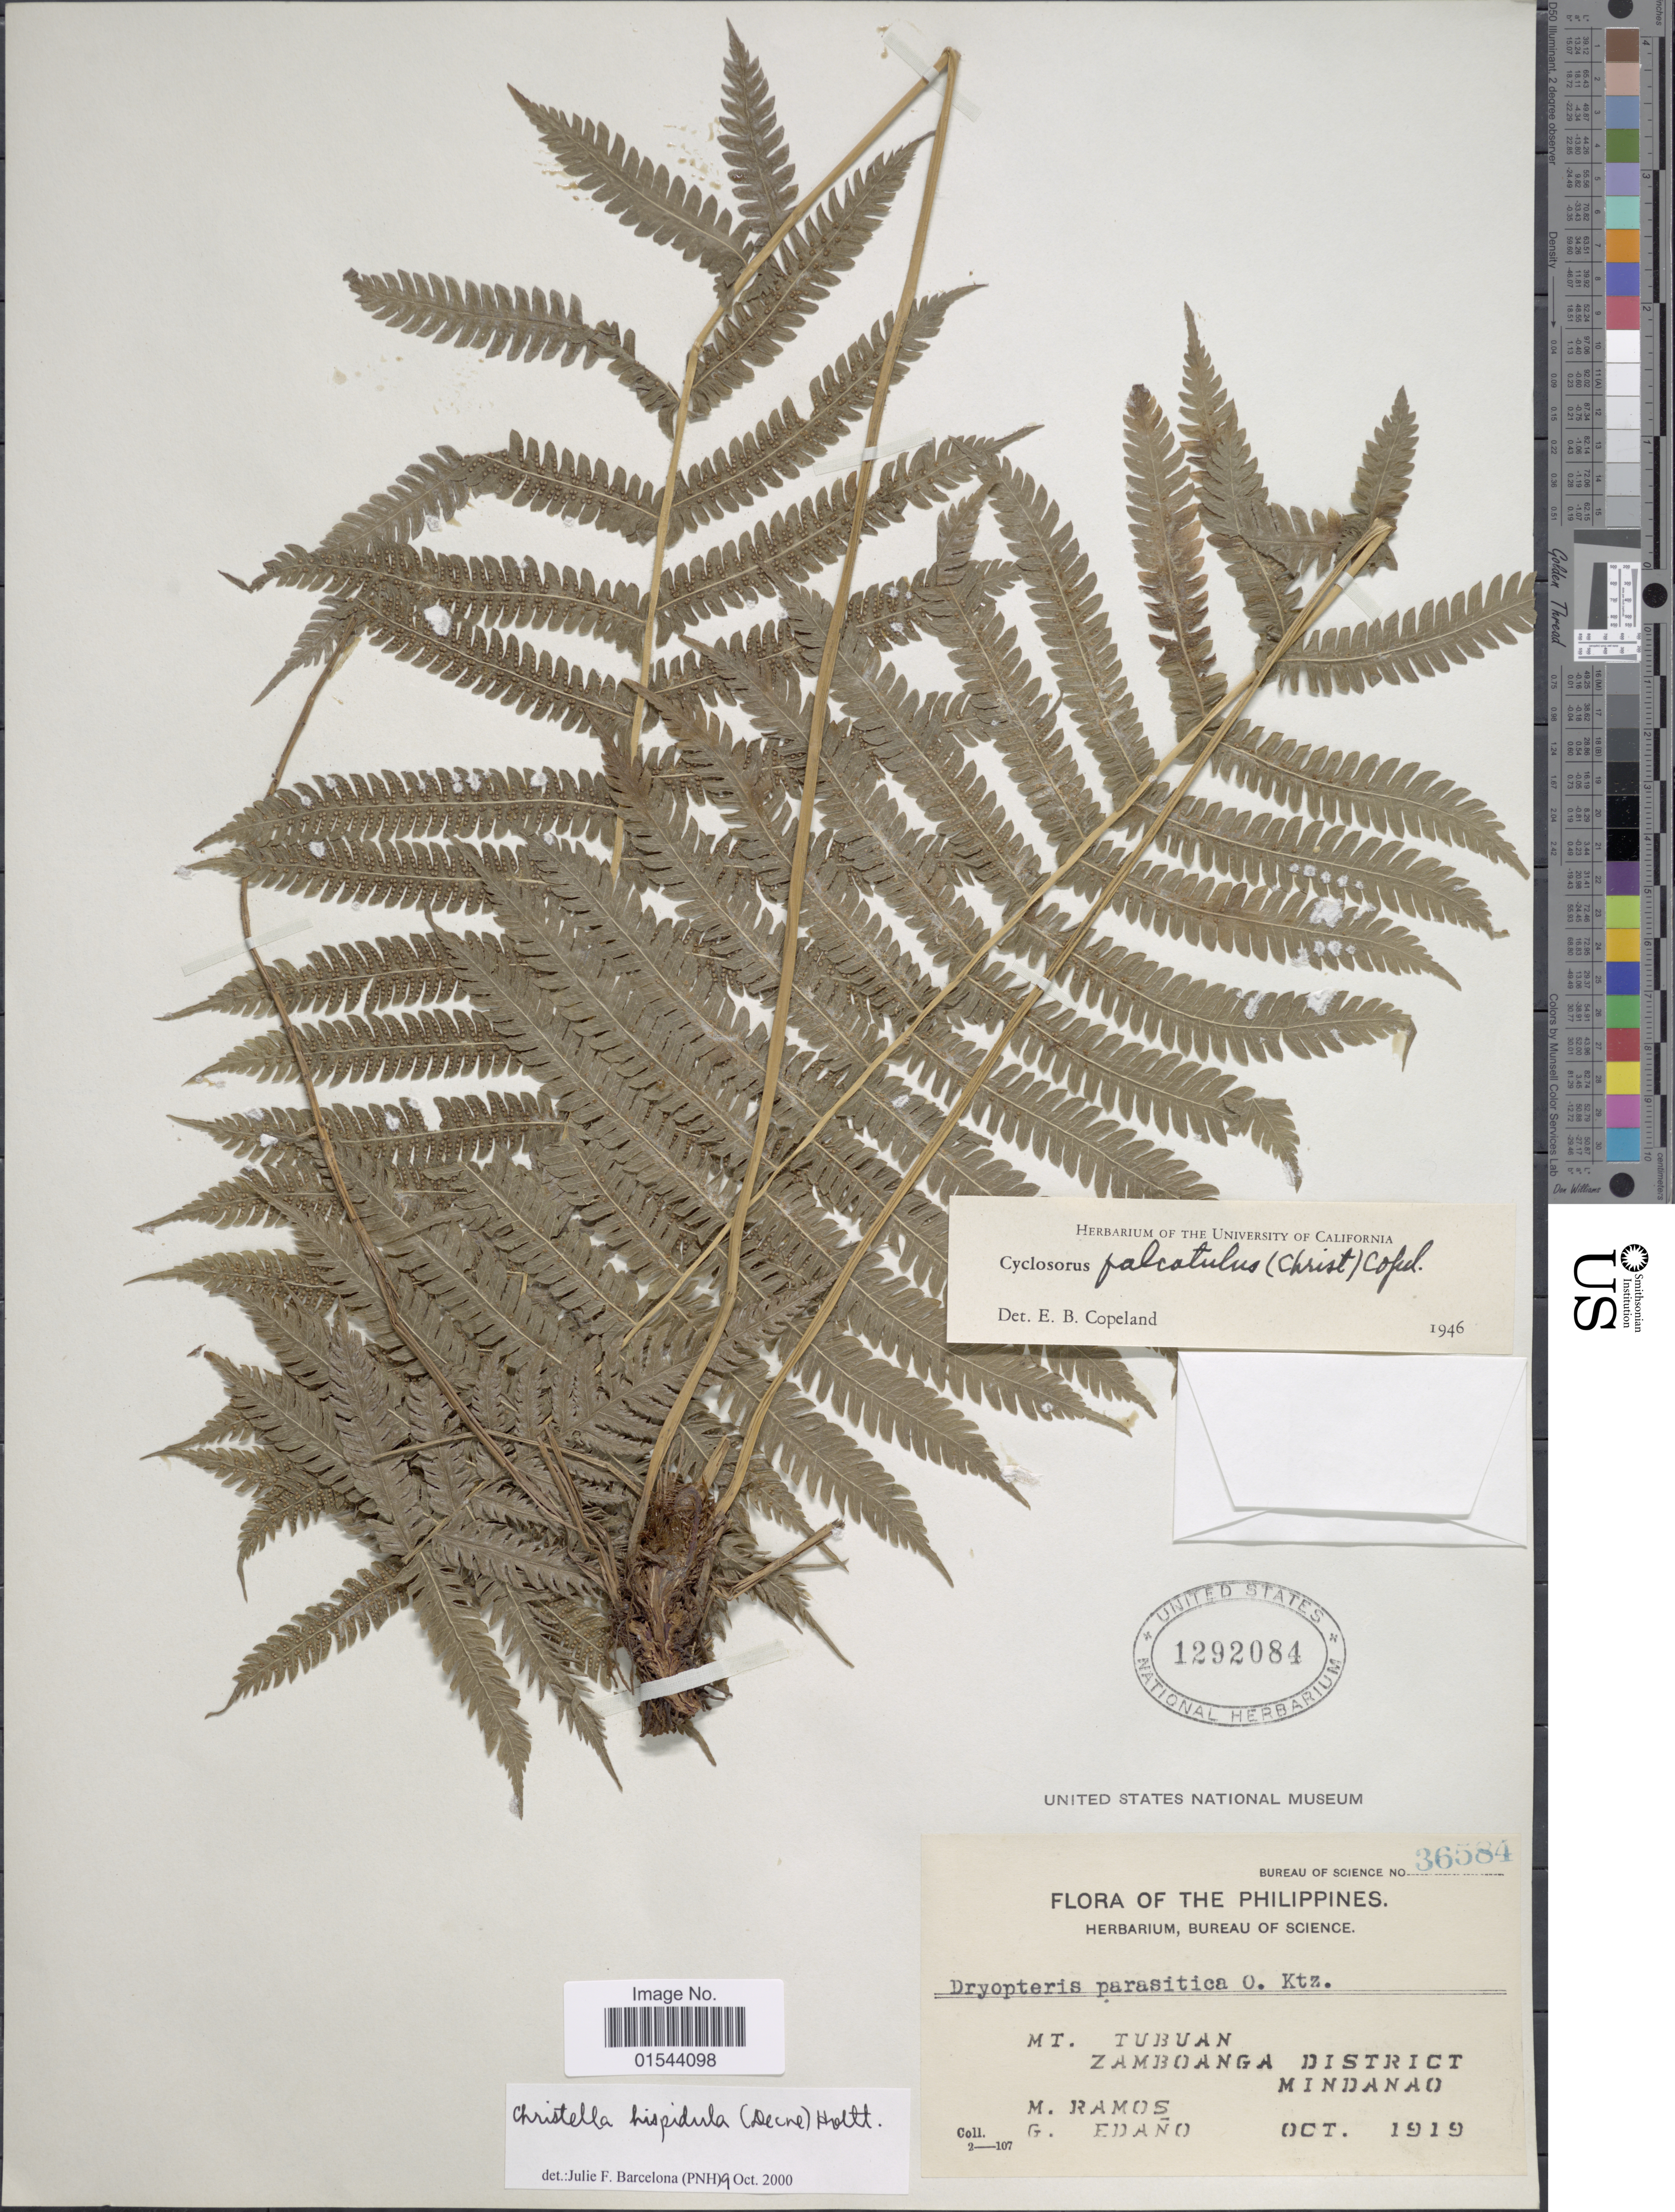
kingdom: Plantae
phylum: Tracheophyta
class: Polypodiopsida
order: Polypodiales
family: Thelypteridaceae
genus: Christella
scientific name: Christella hispidula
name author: (Decne.) Holttum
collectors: M. Ramos & G. Edaño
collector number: Bureau of Science 36584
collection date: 1919-10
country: Philippines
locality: Mt Tubuan, Zamboanga District, Mindanao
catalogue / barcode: US 1292084